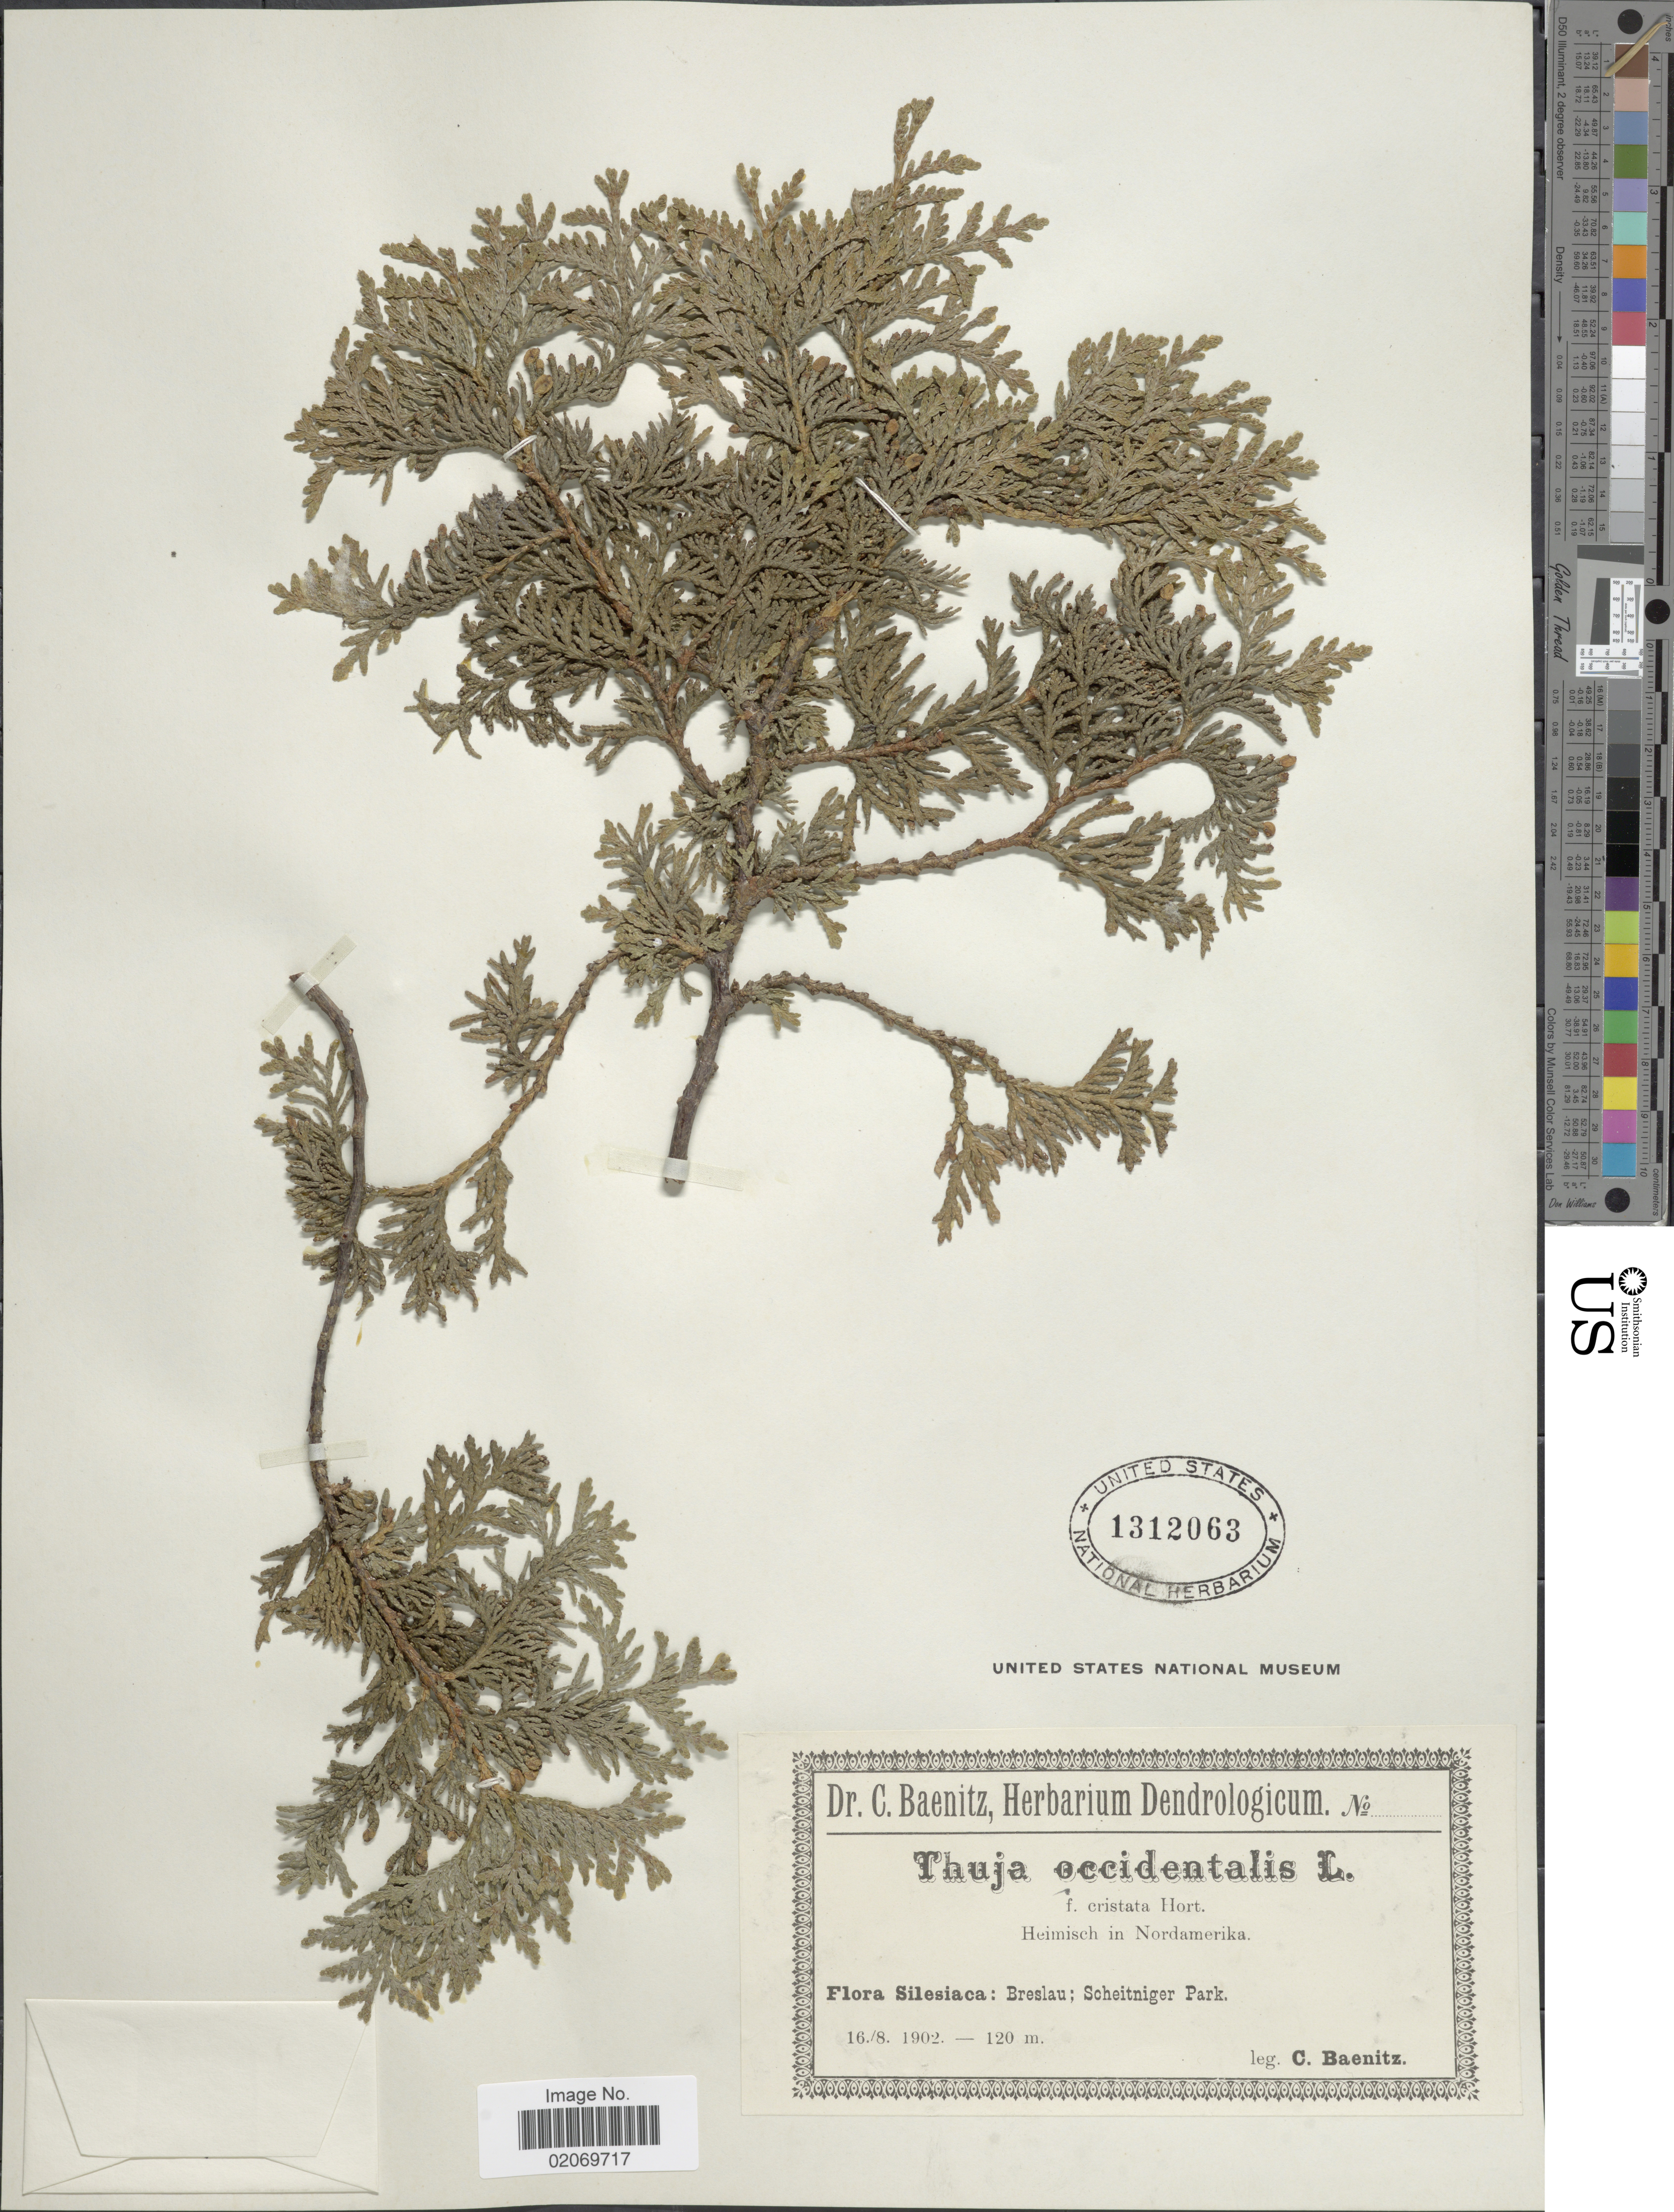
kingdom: Plantae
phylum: Tracheophyta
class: Pinopsida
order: Pinales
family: Cupressaceae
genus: Thuja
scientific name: Thuja occidentalis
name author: L.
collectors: C. G. Baenitz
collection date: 1902-08-16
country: Poland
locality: Silesiaca: Breslau; Scheitniger Park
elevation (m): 120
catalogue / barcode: US 1312063